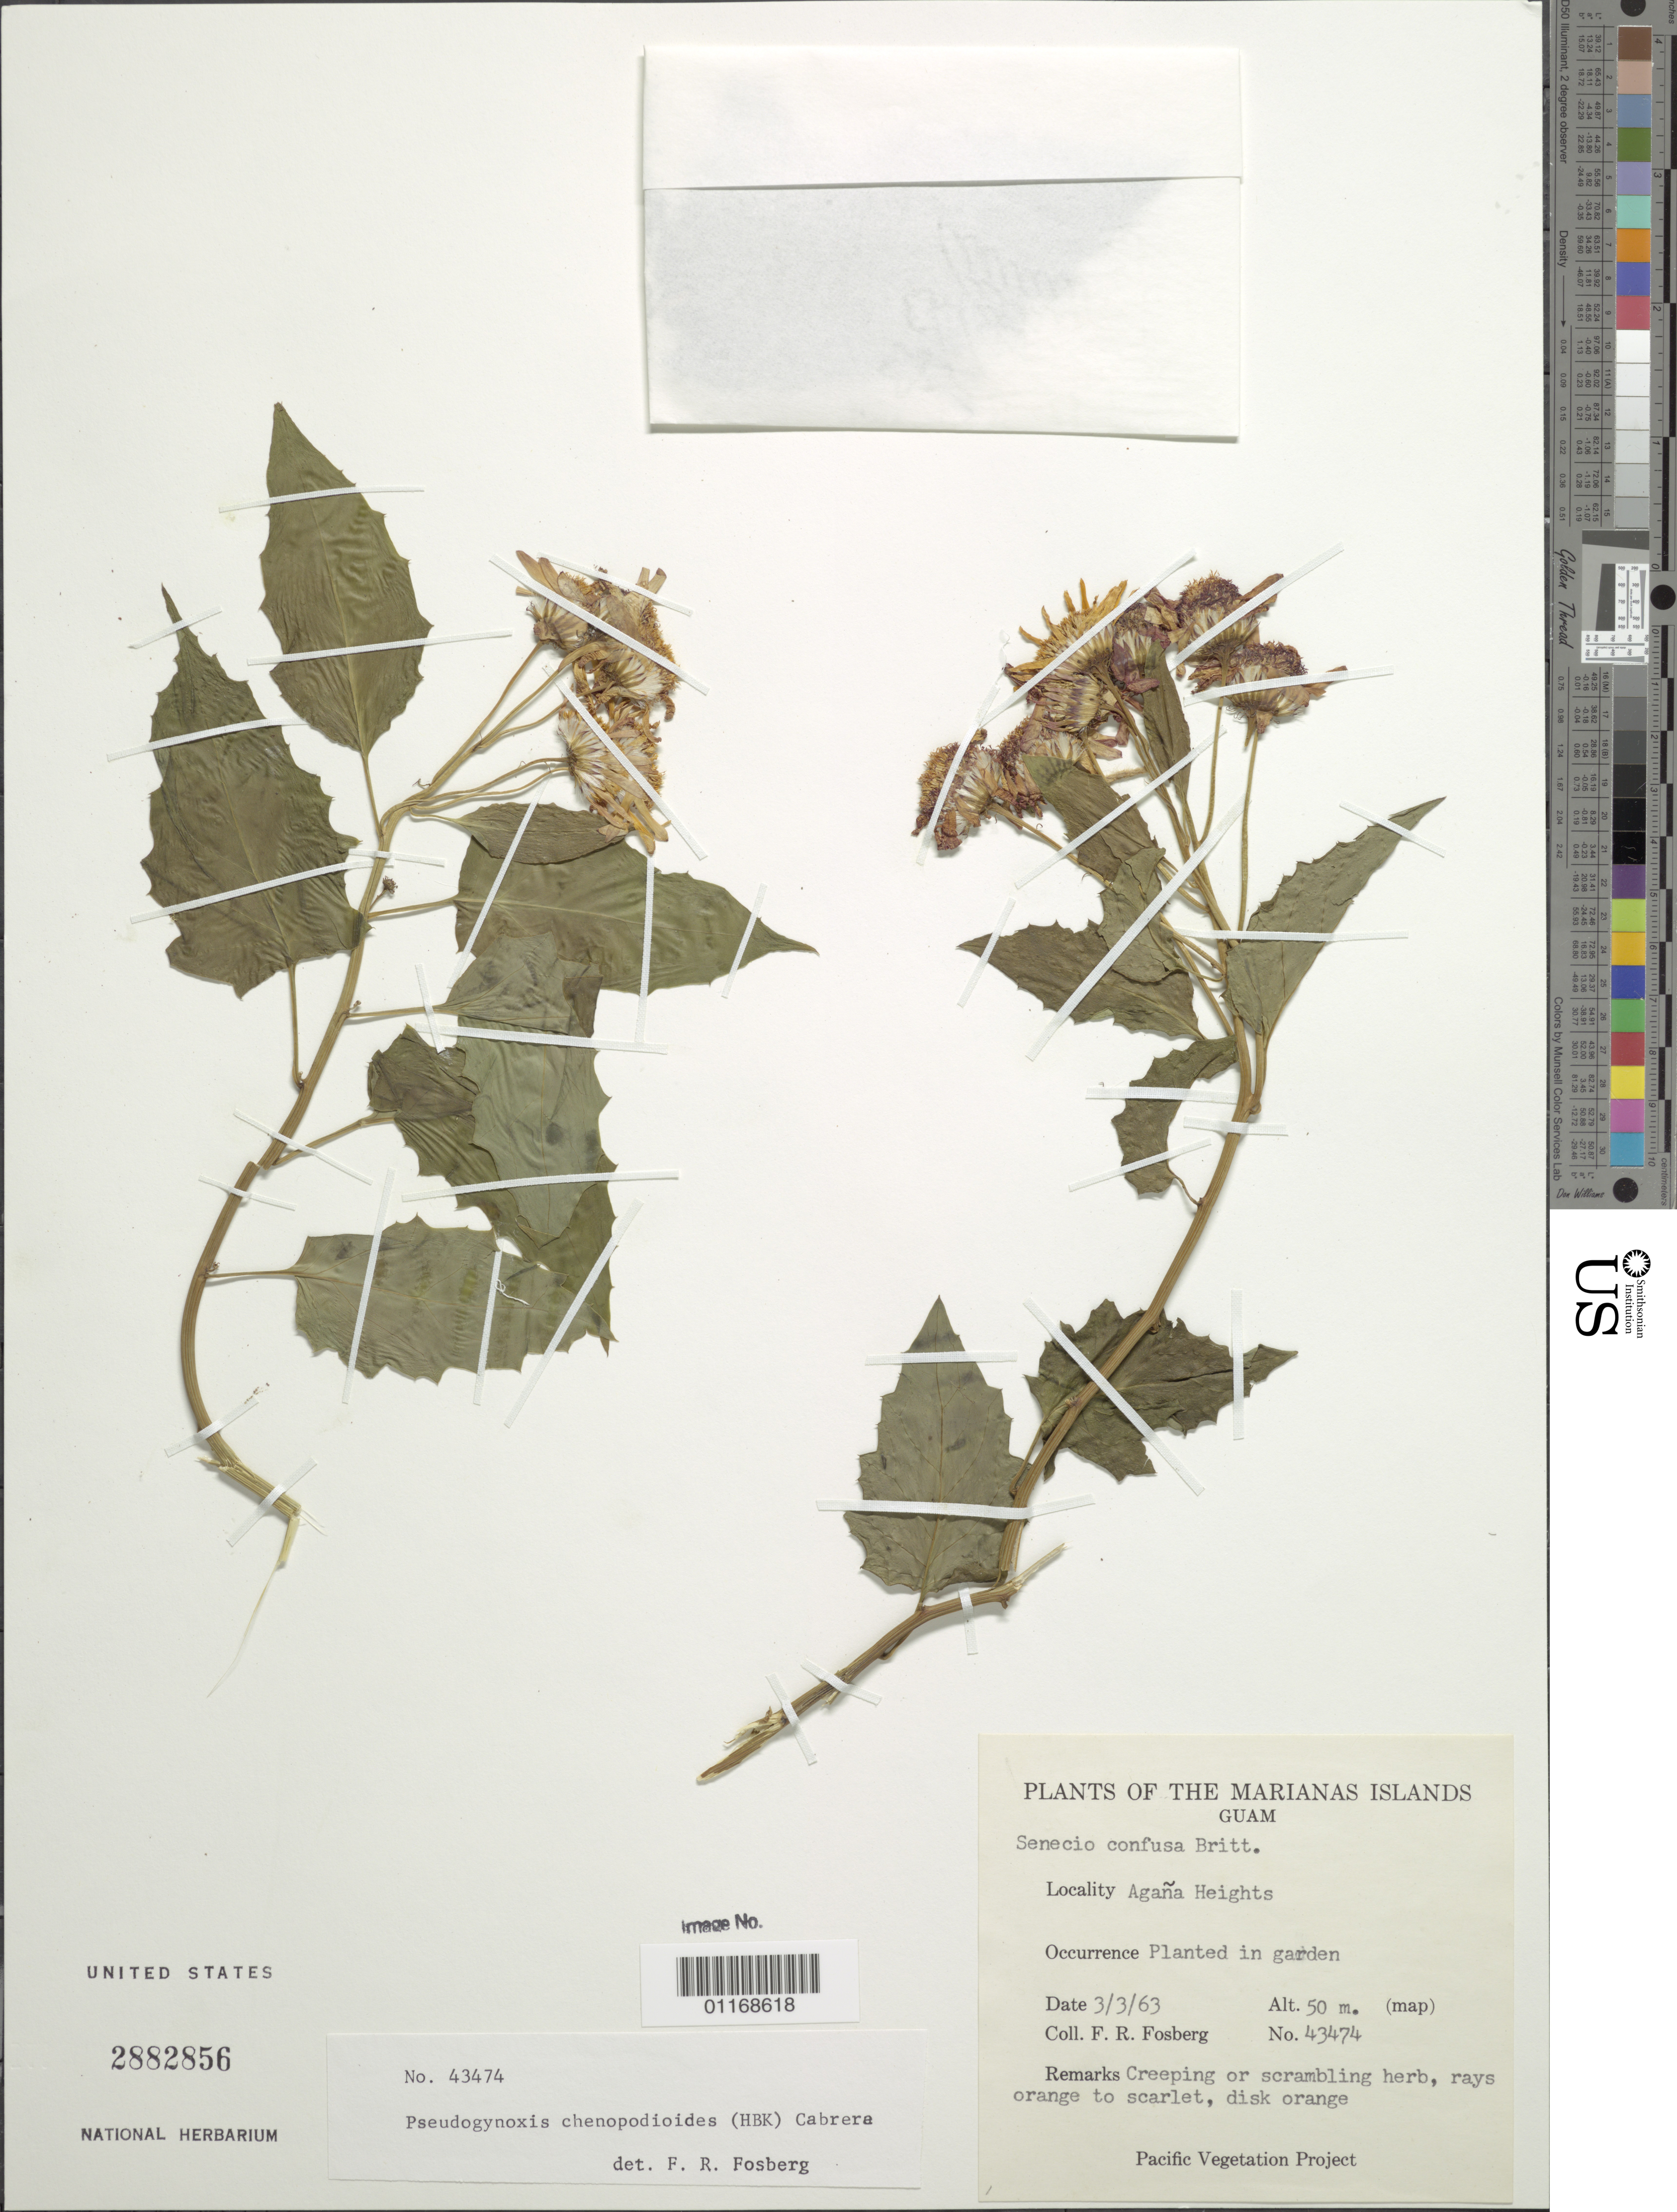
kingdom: Plantae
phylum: Tracheophyta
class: Magnoliopsida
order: Asterales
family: Asteraceae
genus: Pseudogynoxys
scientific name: Pseudogynoxys chenopodioides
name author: (Kunth) Cabrera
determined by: Fosberg, F. R.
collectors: F. R. Fosberg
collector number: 43474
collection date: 1963-03-03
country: Guam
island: Guam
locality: Agana Heights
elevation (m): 50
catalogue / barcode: US 2882856